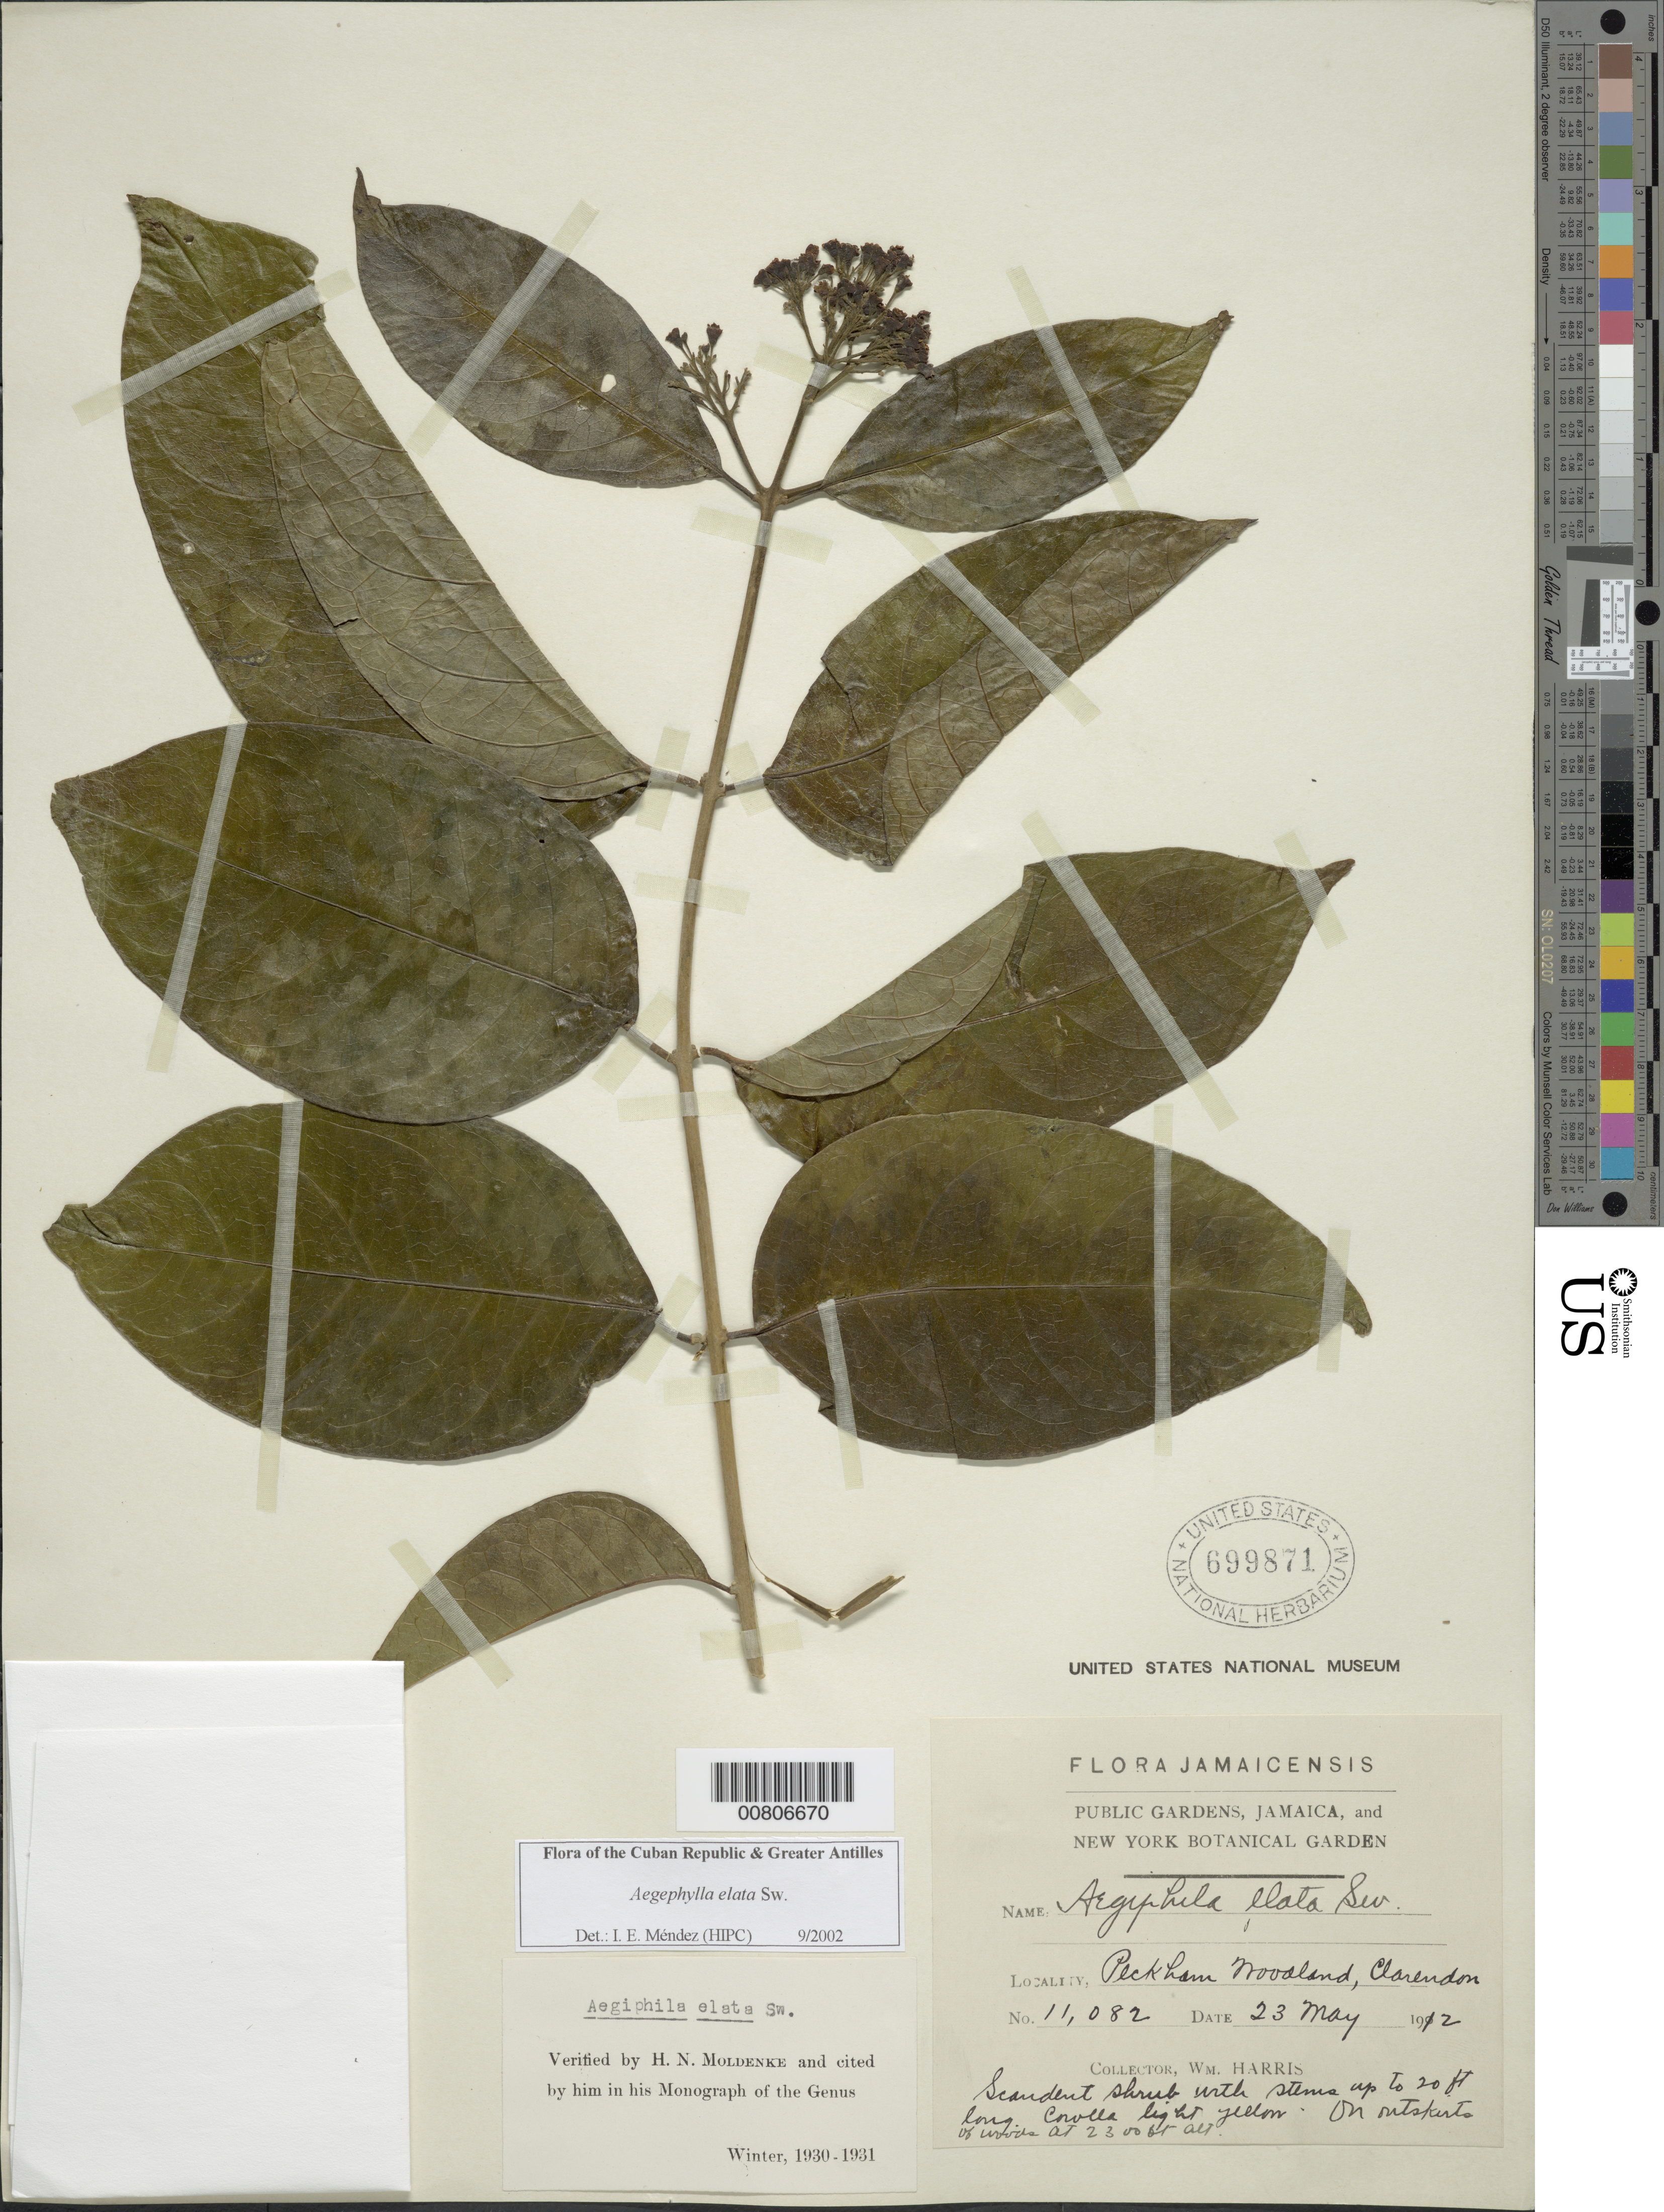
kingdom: Plantae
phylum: Tracheophyta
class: Magnoliopsida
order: Lamiales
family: Lamiaceae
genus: Aegiphila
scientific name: Aegiphila elata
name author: Sw.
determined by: Méndez, Isidro E., (HIPC)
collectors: W. H. Harris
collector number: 11082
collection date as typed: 23 May 1912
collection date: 1912-05-23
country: Jamaica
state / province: Clarendon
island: Jamaica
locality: Peckham Woodland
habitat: Outskirts of woods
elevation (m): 701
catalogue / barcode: US 699871